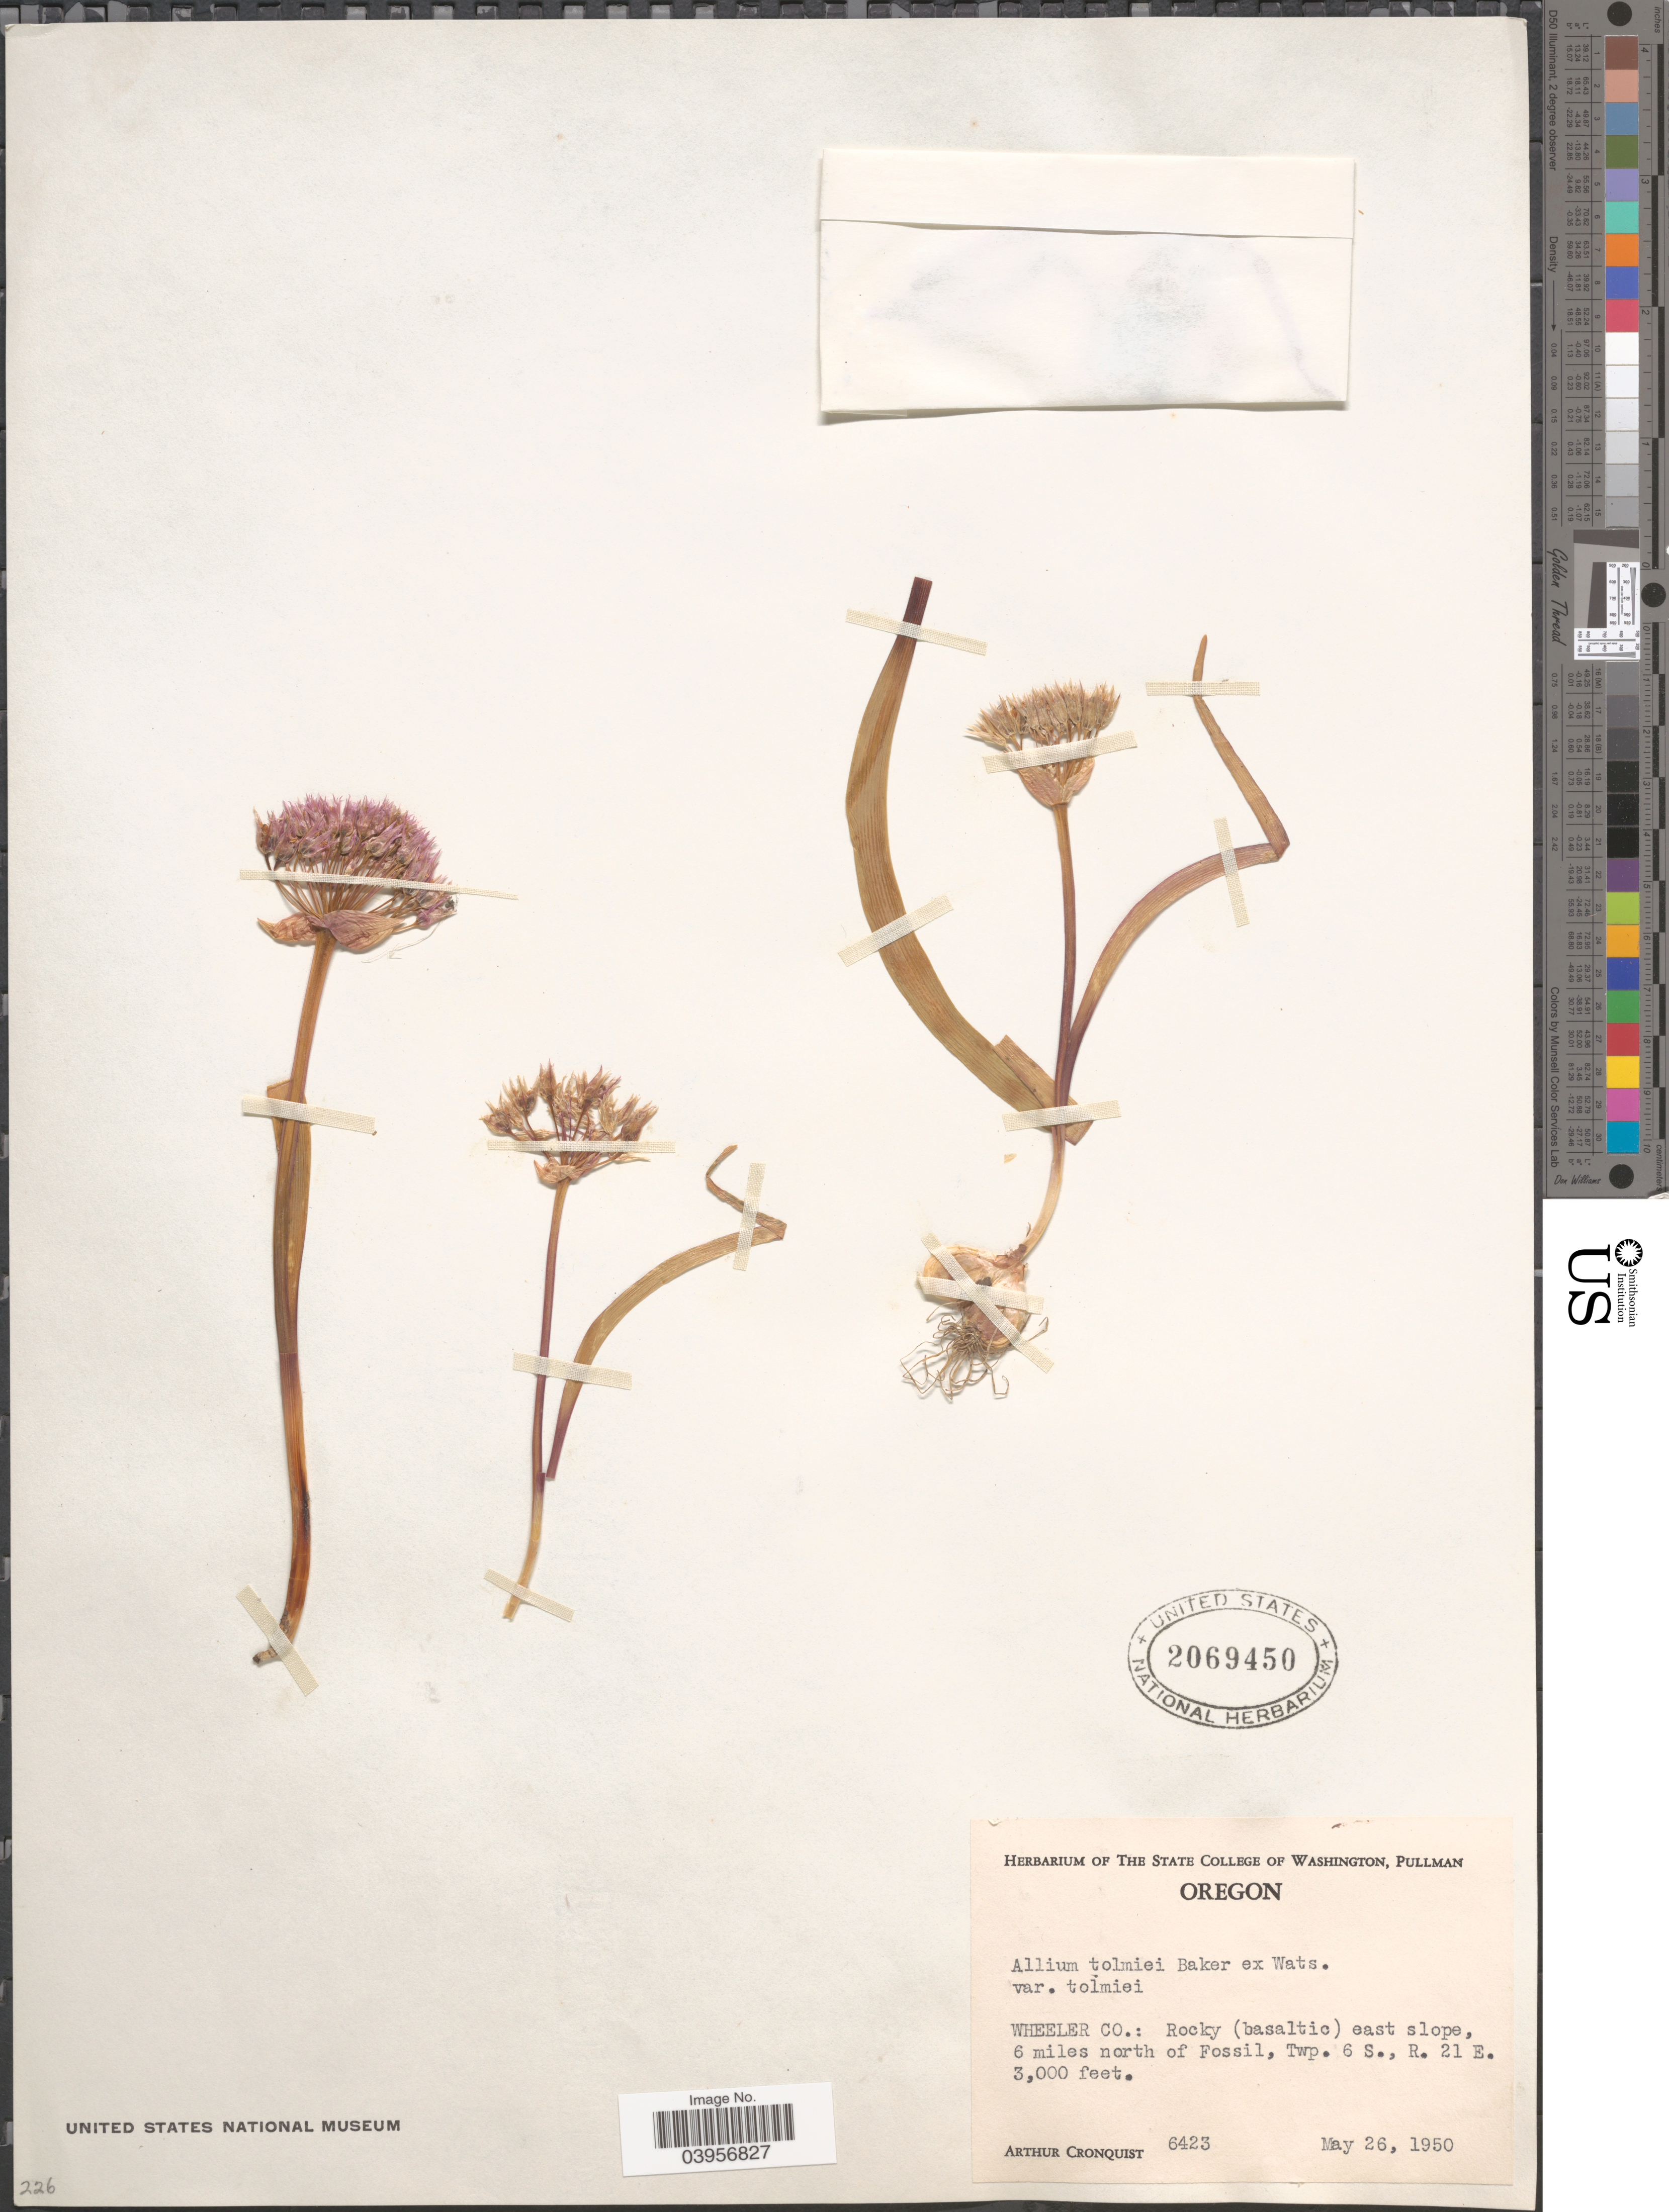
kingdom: Plantae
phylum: Tracheophyta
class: Liliopsida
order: Asparagales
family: Amaryllidaceae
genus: Allium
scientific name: Allium tolmiei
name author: Baker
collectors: A. J. Cronquist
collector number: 6423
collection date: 1950-05-26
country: United States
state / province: Oregon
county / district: Wheeler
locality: Wheeler Co.: Rocky (basaltic) east slope, 6 miles north of Fossil, Twp. 6 S., R. 21 E.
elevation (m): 914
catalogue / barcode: US 2069450